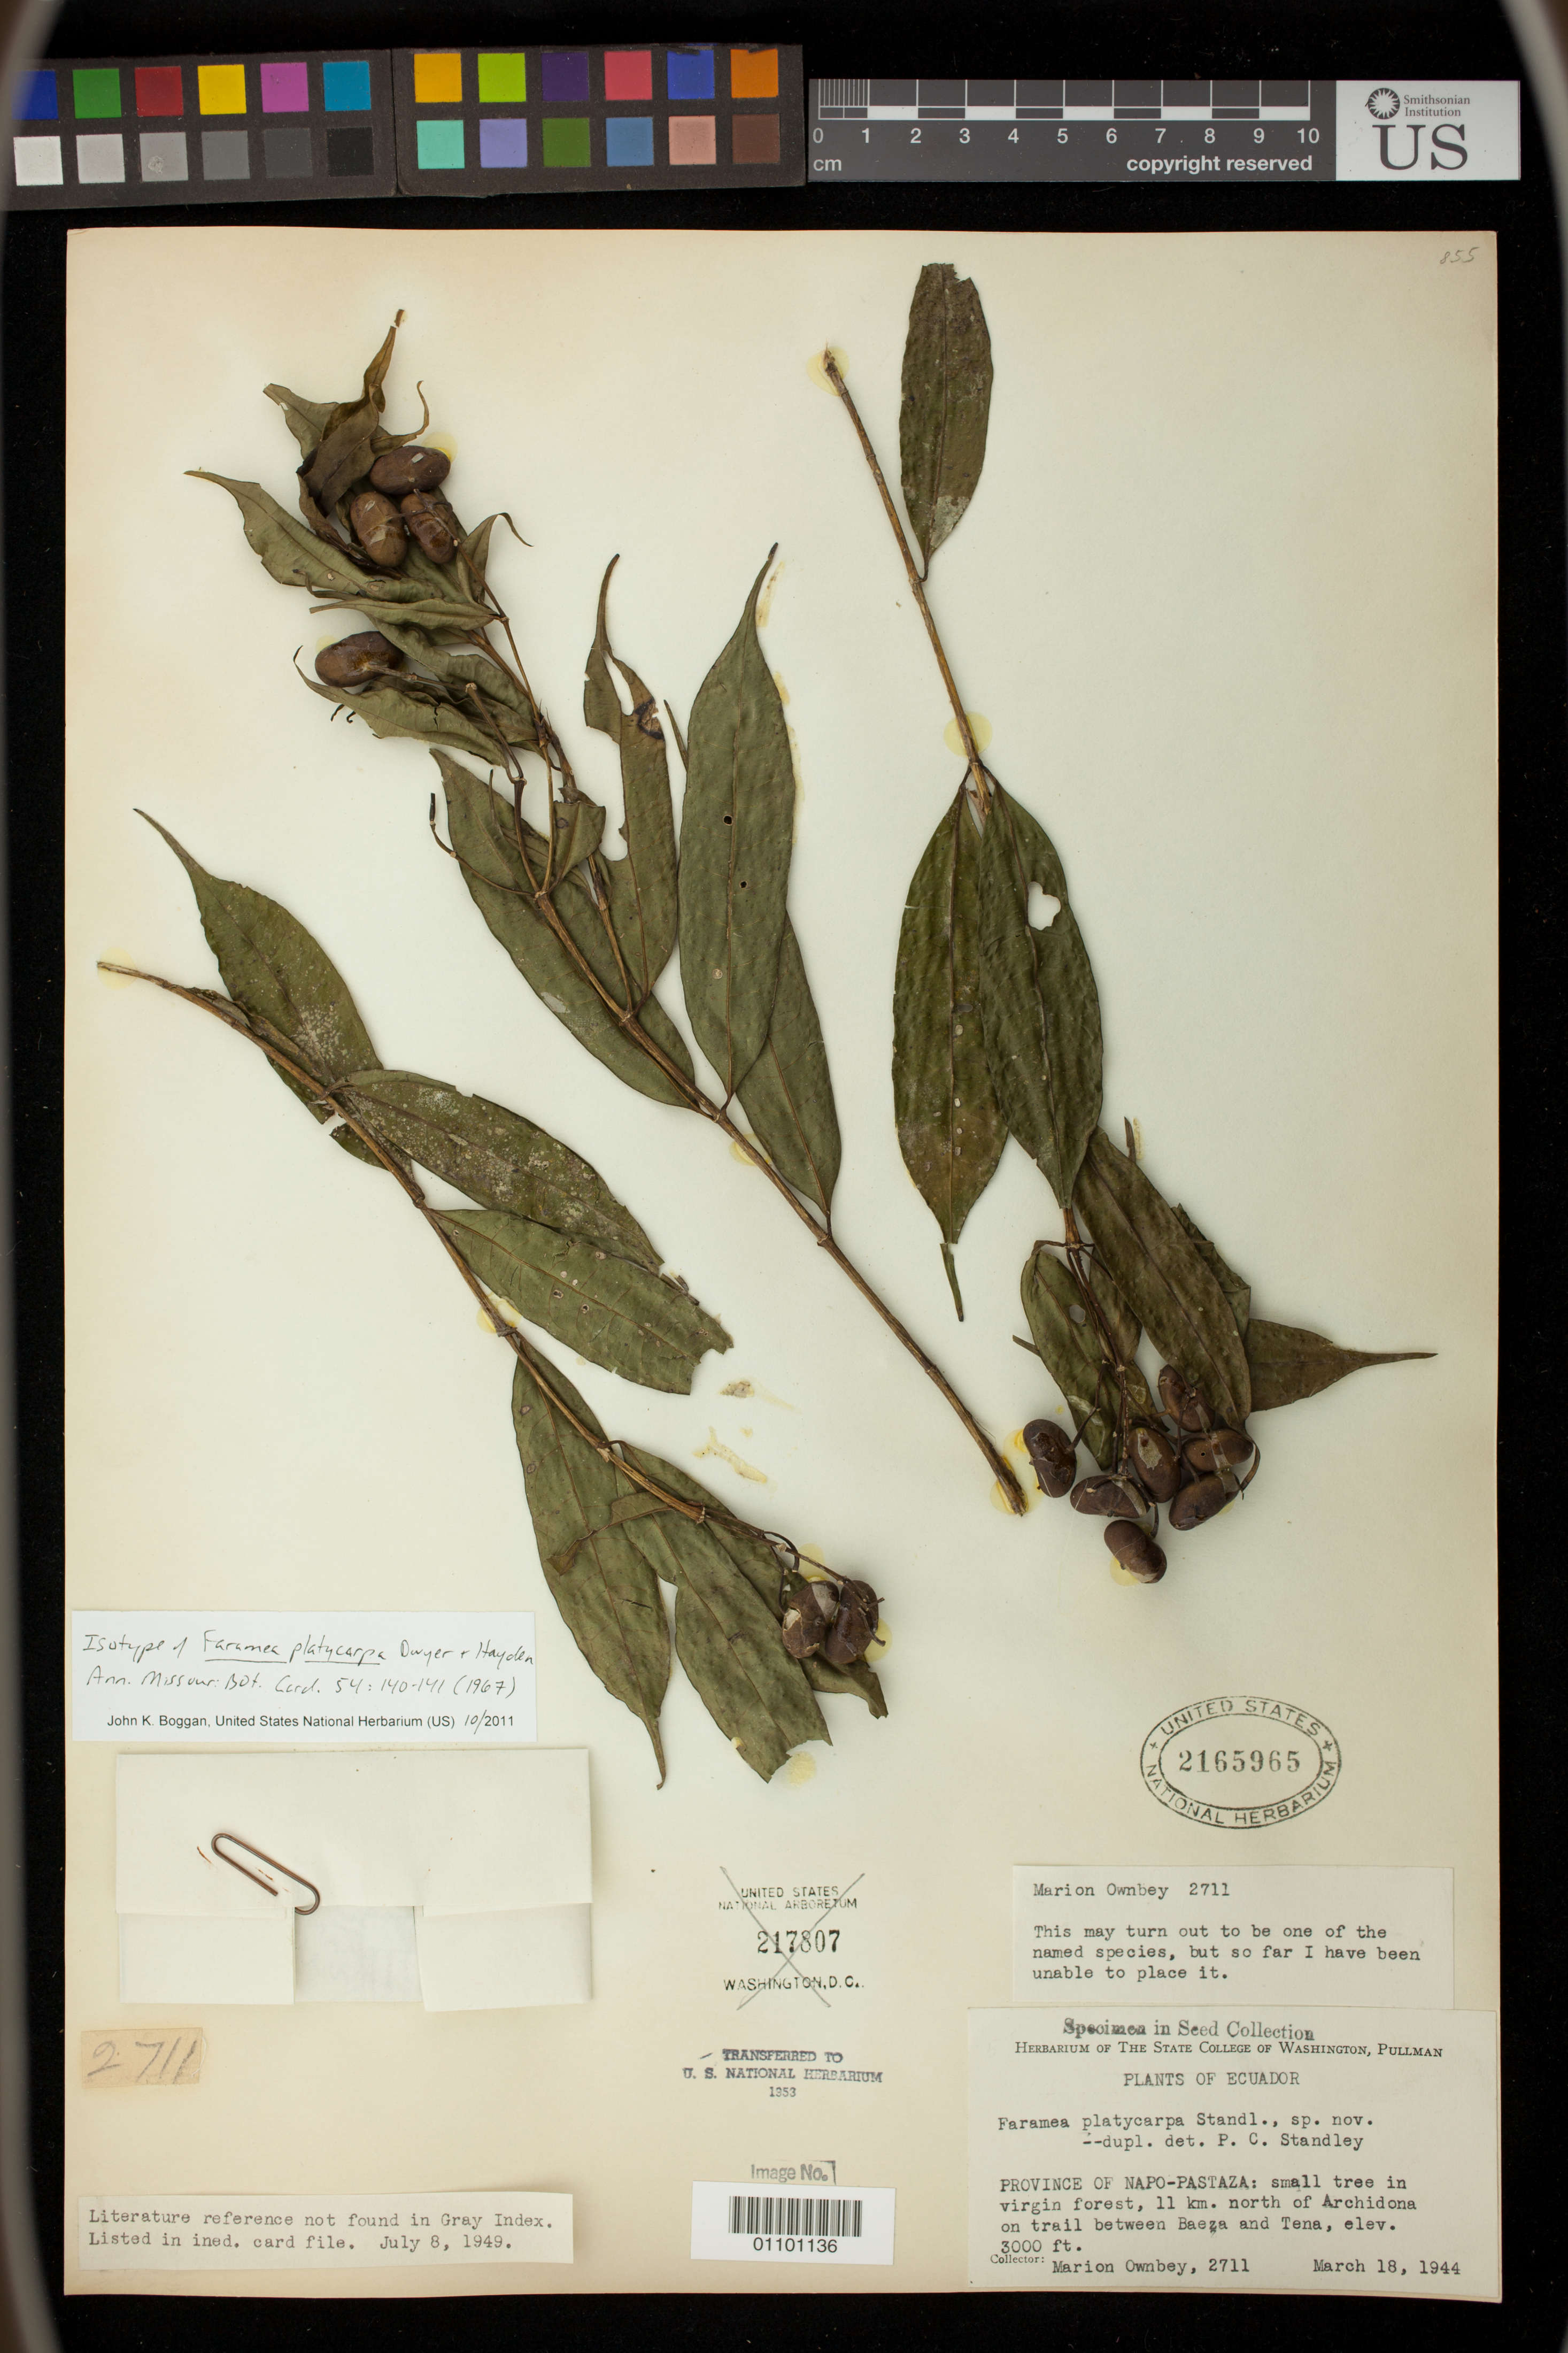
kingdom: Plantae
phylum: Tracheophyta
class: Magnoliopsida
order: Gentianales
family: Rubiaceae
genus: Faramea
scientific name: Faramea platycarpa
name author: Dwyer & M.V. Hayden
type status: Isotype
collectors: F. M. Ownbey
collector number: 2711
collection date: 1944-03-18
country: Ecuador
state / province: Napo / Pastaza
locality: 11 km. north of Archidona on Trail between Baeza & Tena.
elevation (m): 914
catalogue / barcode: US 2165965